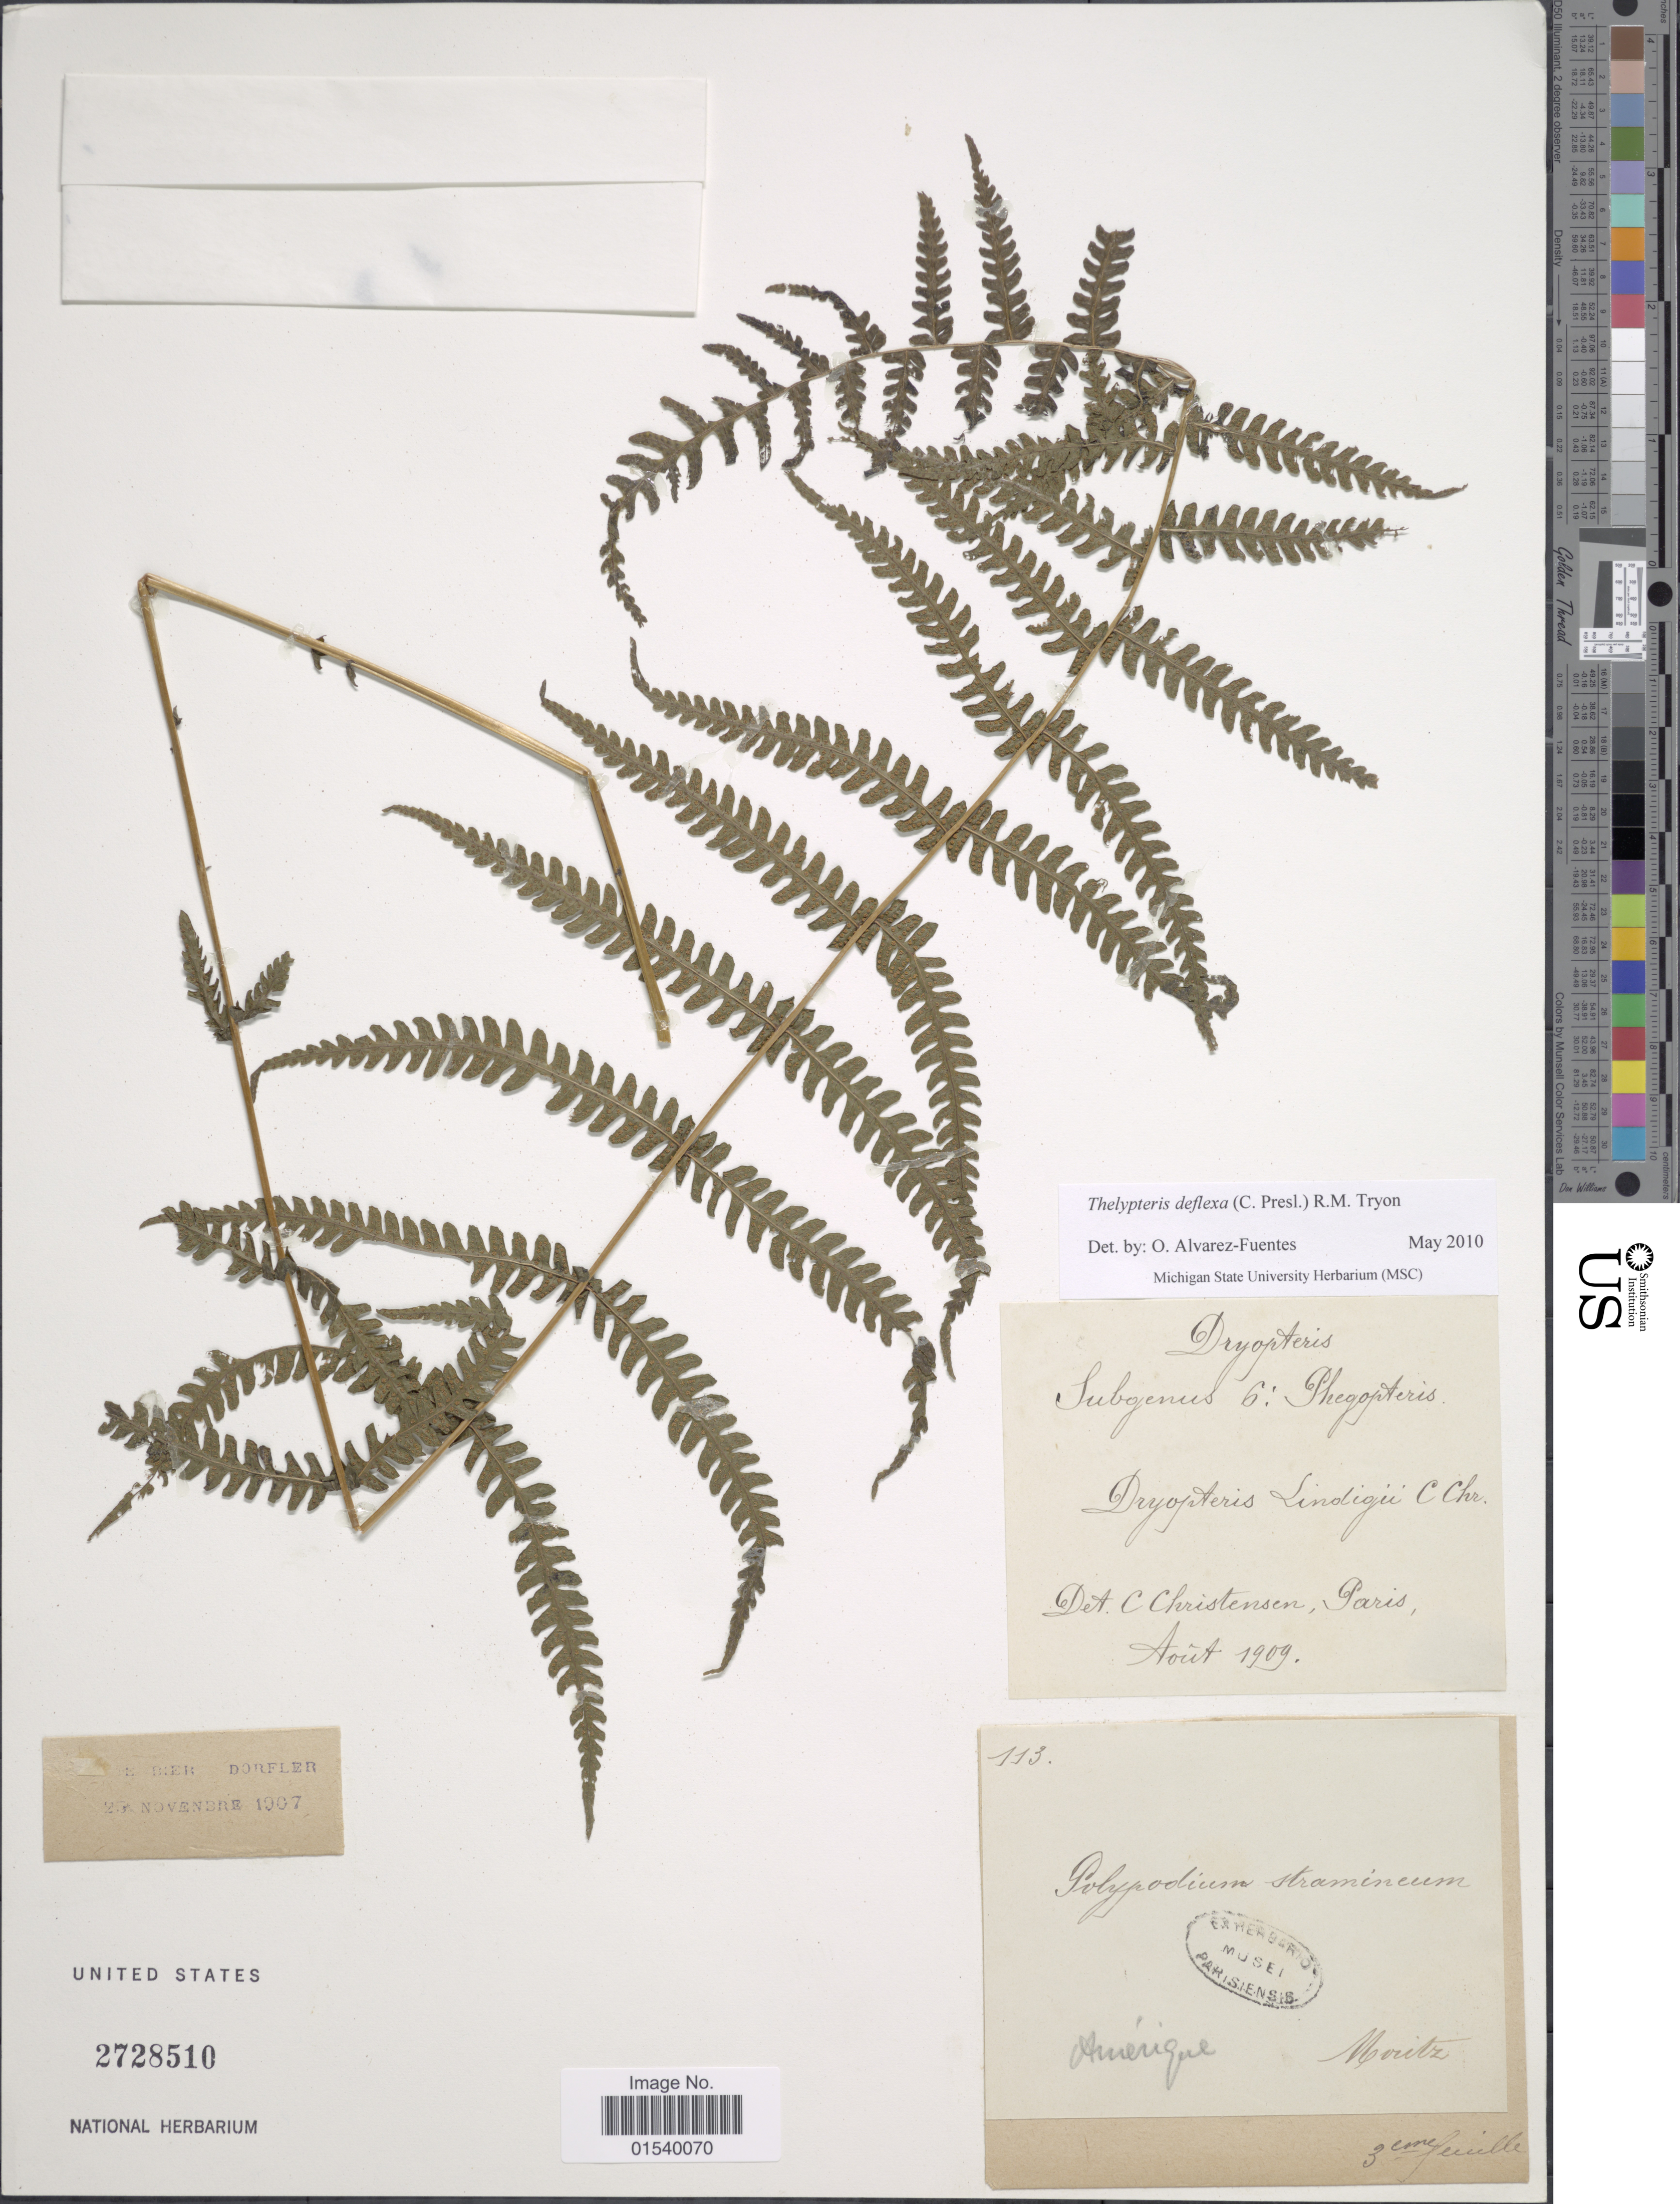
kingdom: Plantae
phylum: Tracheophyta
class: Polypodiopsida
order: Polypodiales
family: Thelypteridaceae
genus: Amauropelta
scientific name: Amauropelta deflexa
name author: (C. Presl) Á. Löve & D. Löve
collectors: Moritz, --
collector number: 113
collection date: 1909-08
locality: Amerique [interpreted]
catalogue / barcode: US 2728510